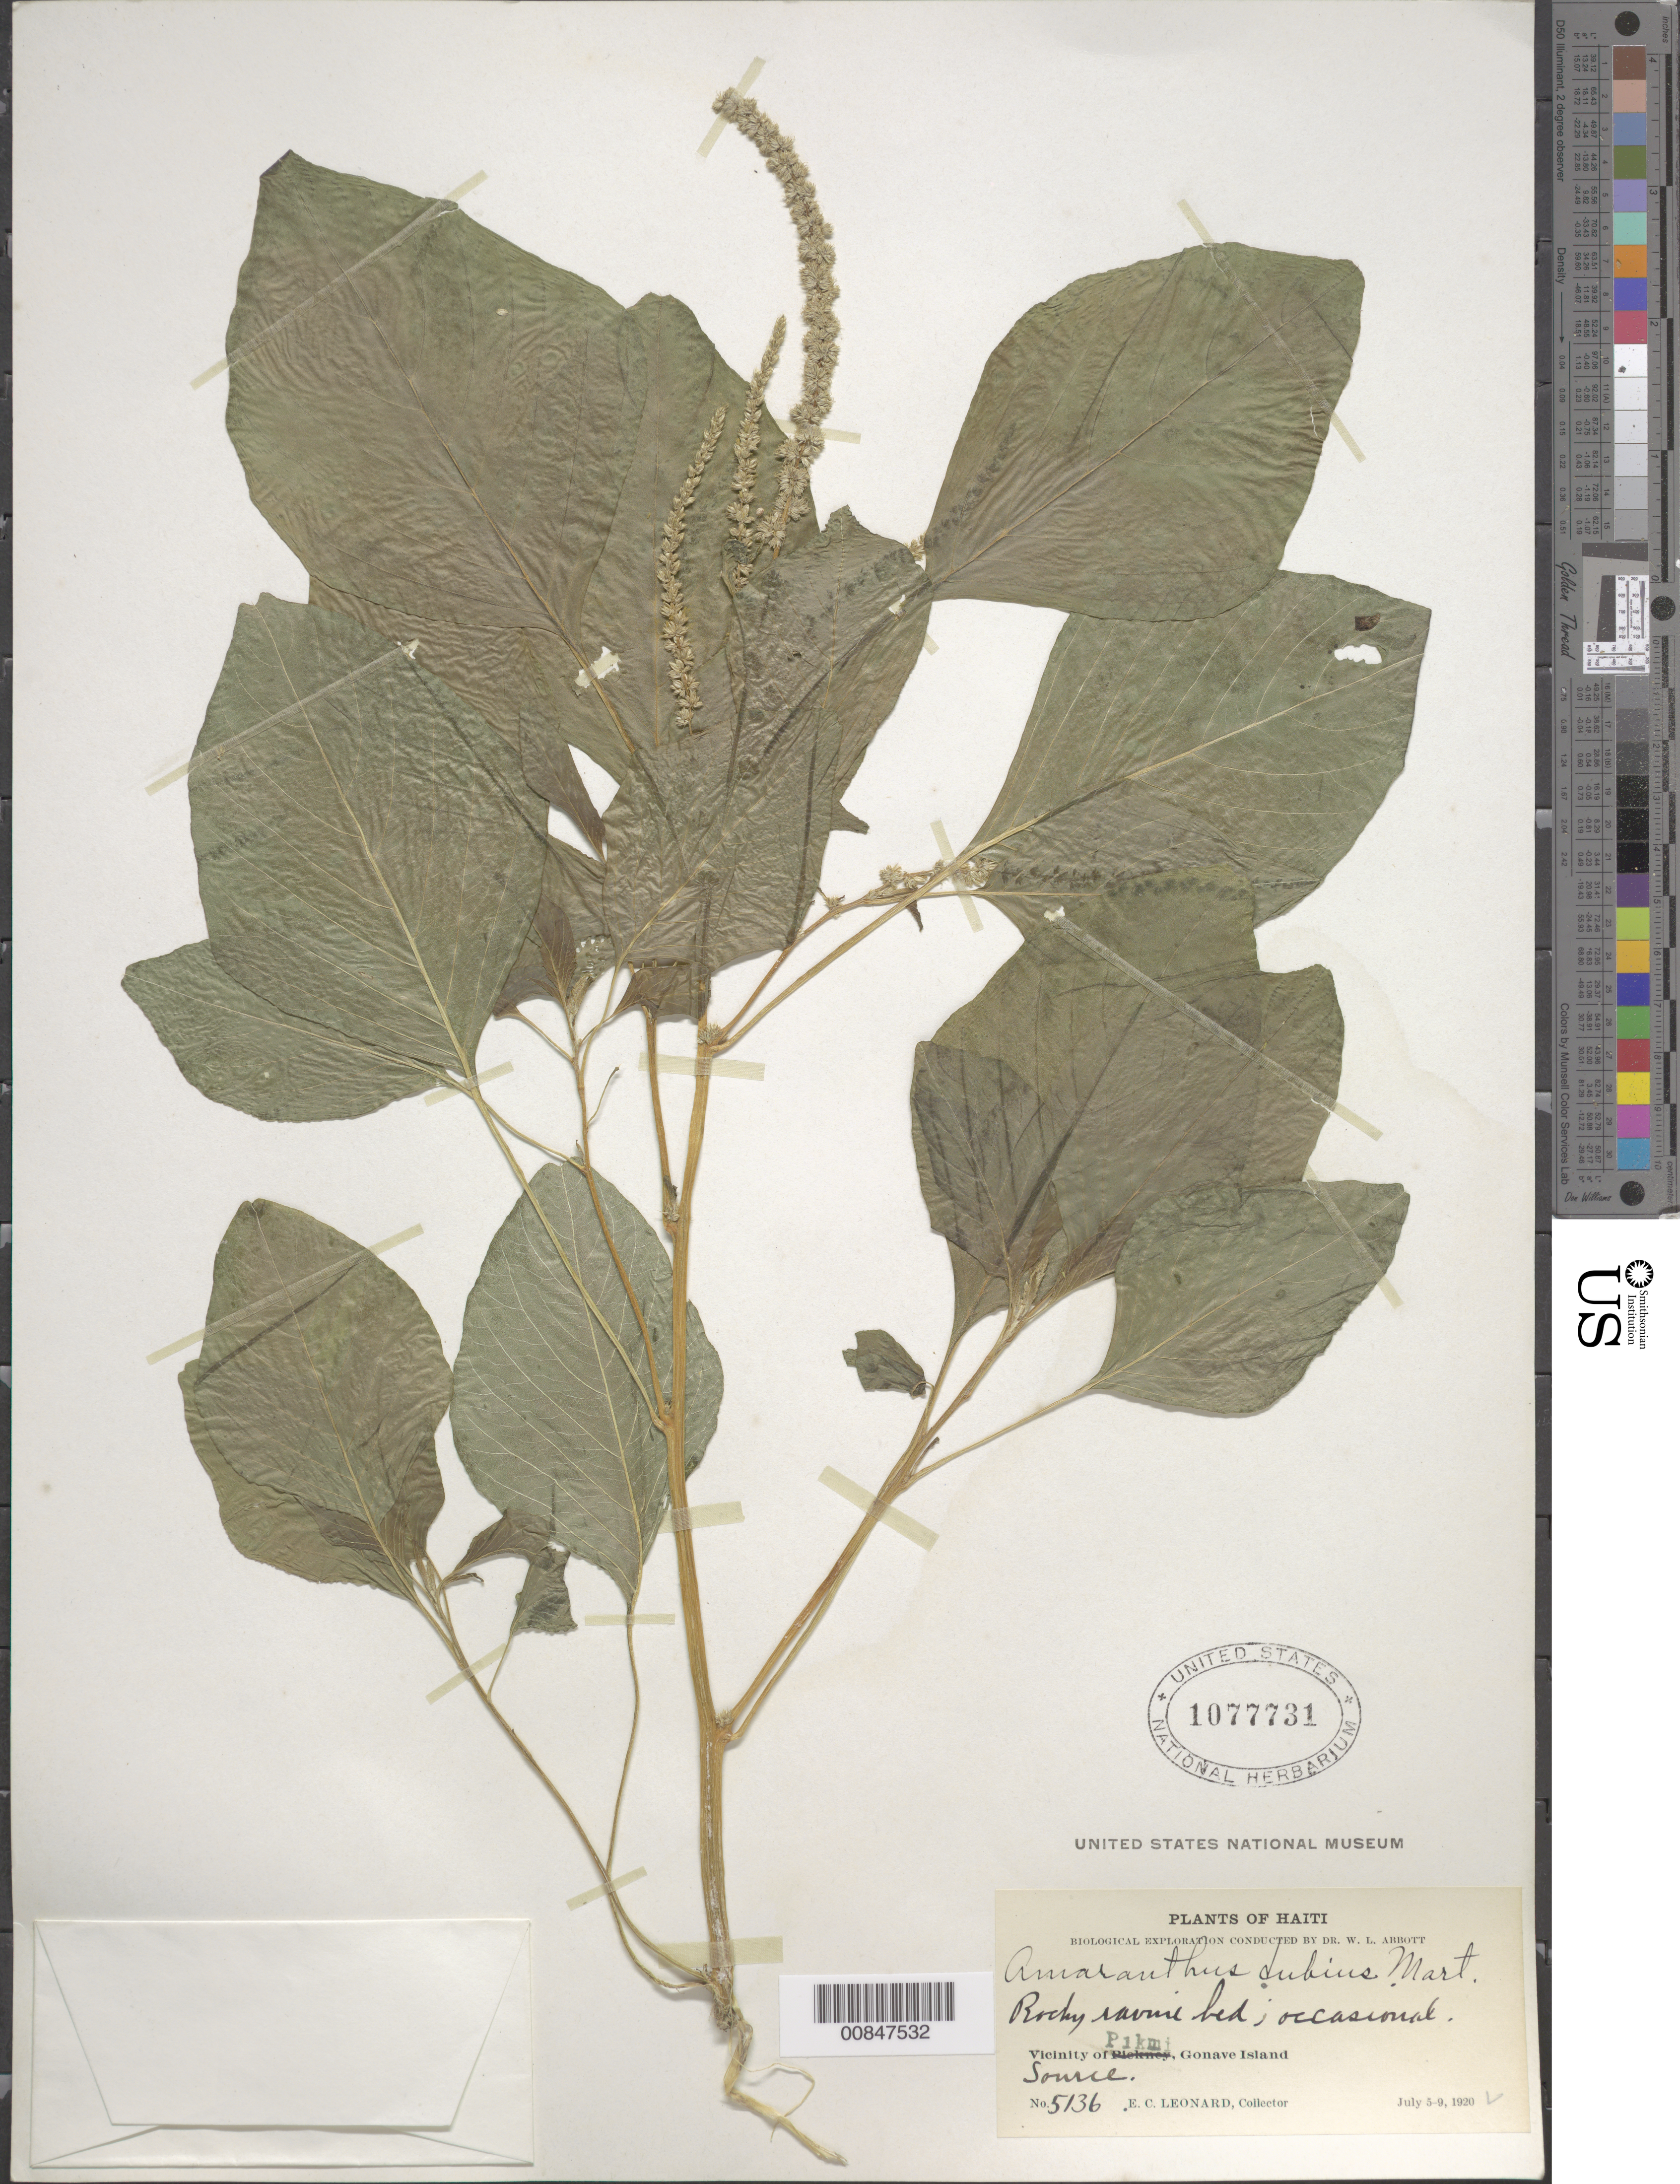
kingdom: Plantae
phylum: Tracheophyta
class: Magnoliopsida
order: Caryophyllales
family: Amaranthaceae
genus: Amaranthus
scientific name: Amaranthus dubius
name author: Mart. ex Thell.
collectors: E. C. Leonard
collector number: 5136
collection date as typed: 05 Jul 1920 to 09 Jul 1920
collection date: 1920-07-05/1920-07-09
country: Haiti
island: Gonave I.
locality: Vicinity of Pikmi, Gonave Island. Source.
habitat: Rocky ravine bed.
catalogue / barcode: US 1077731